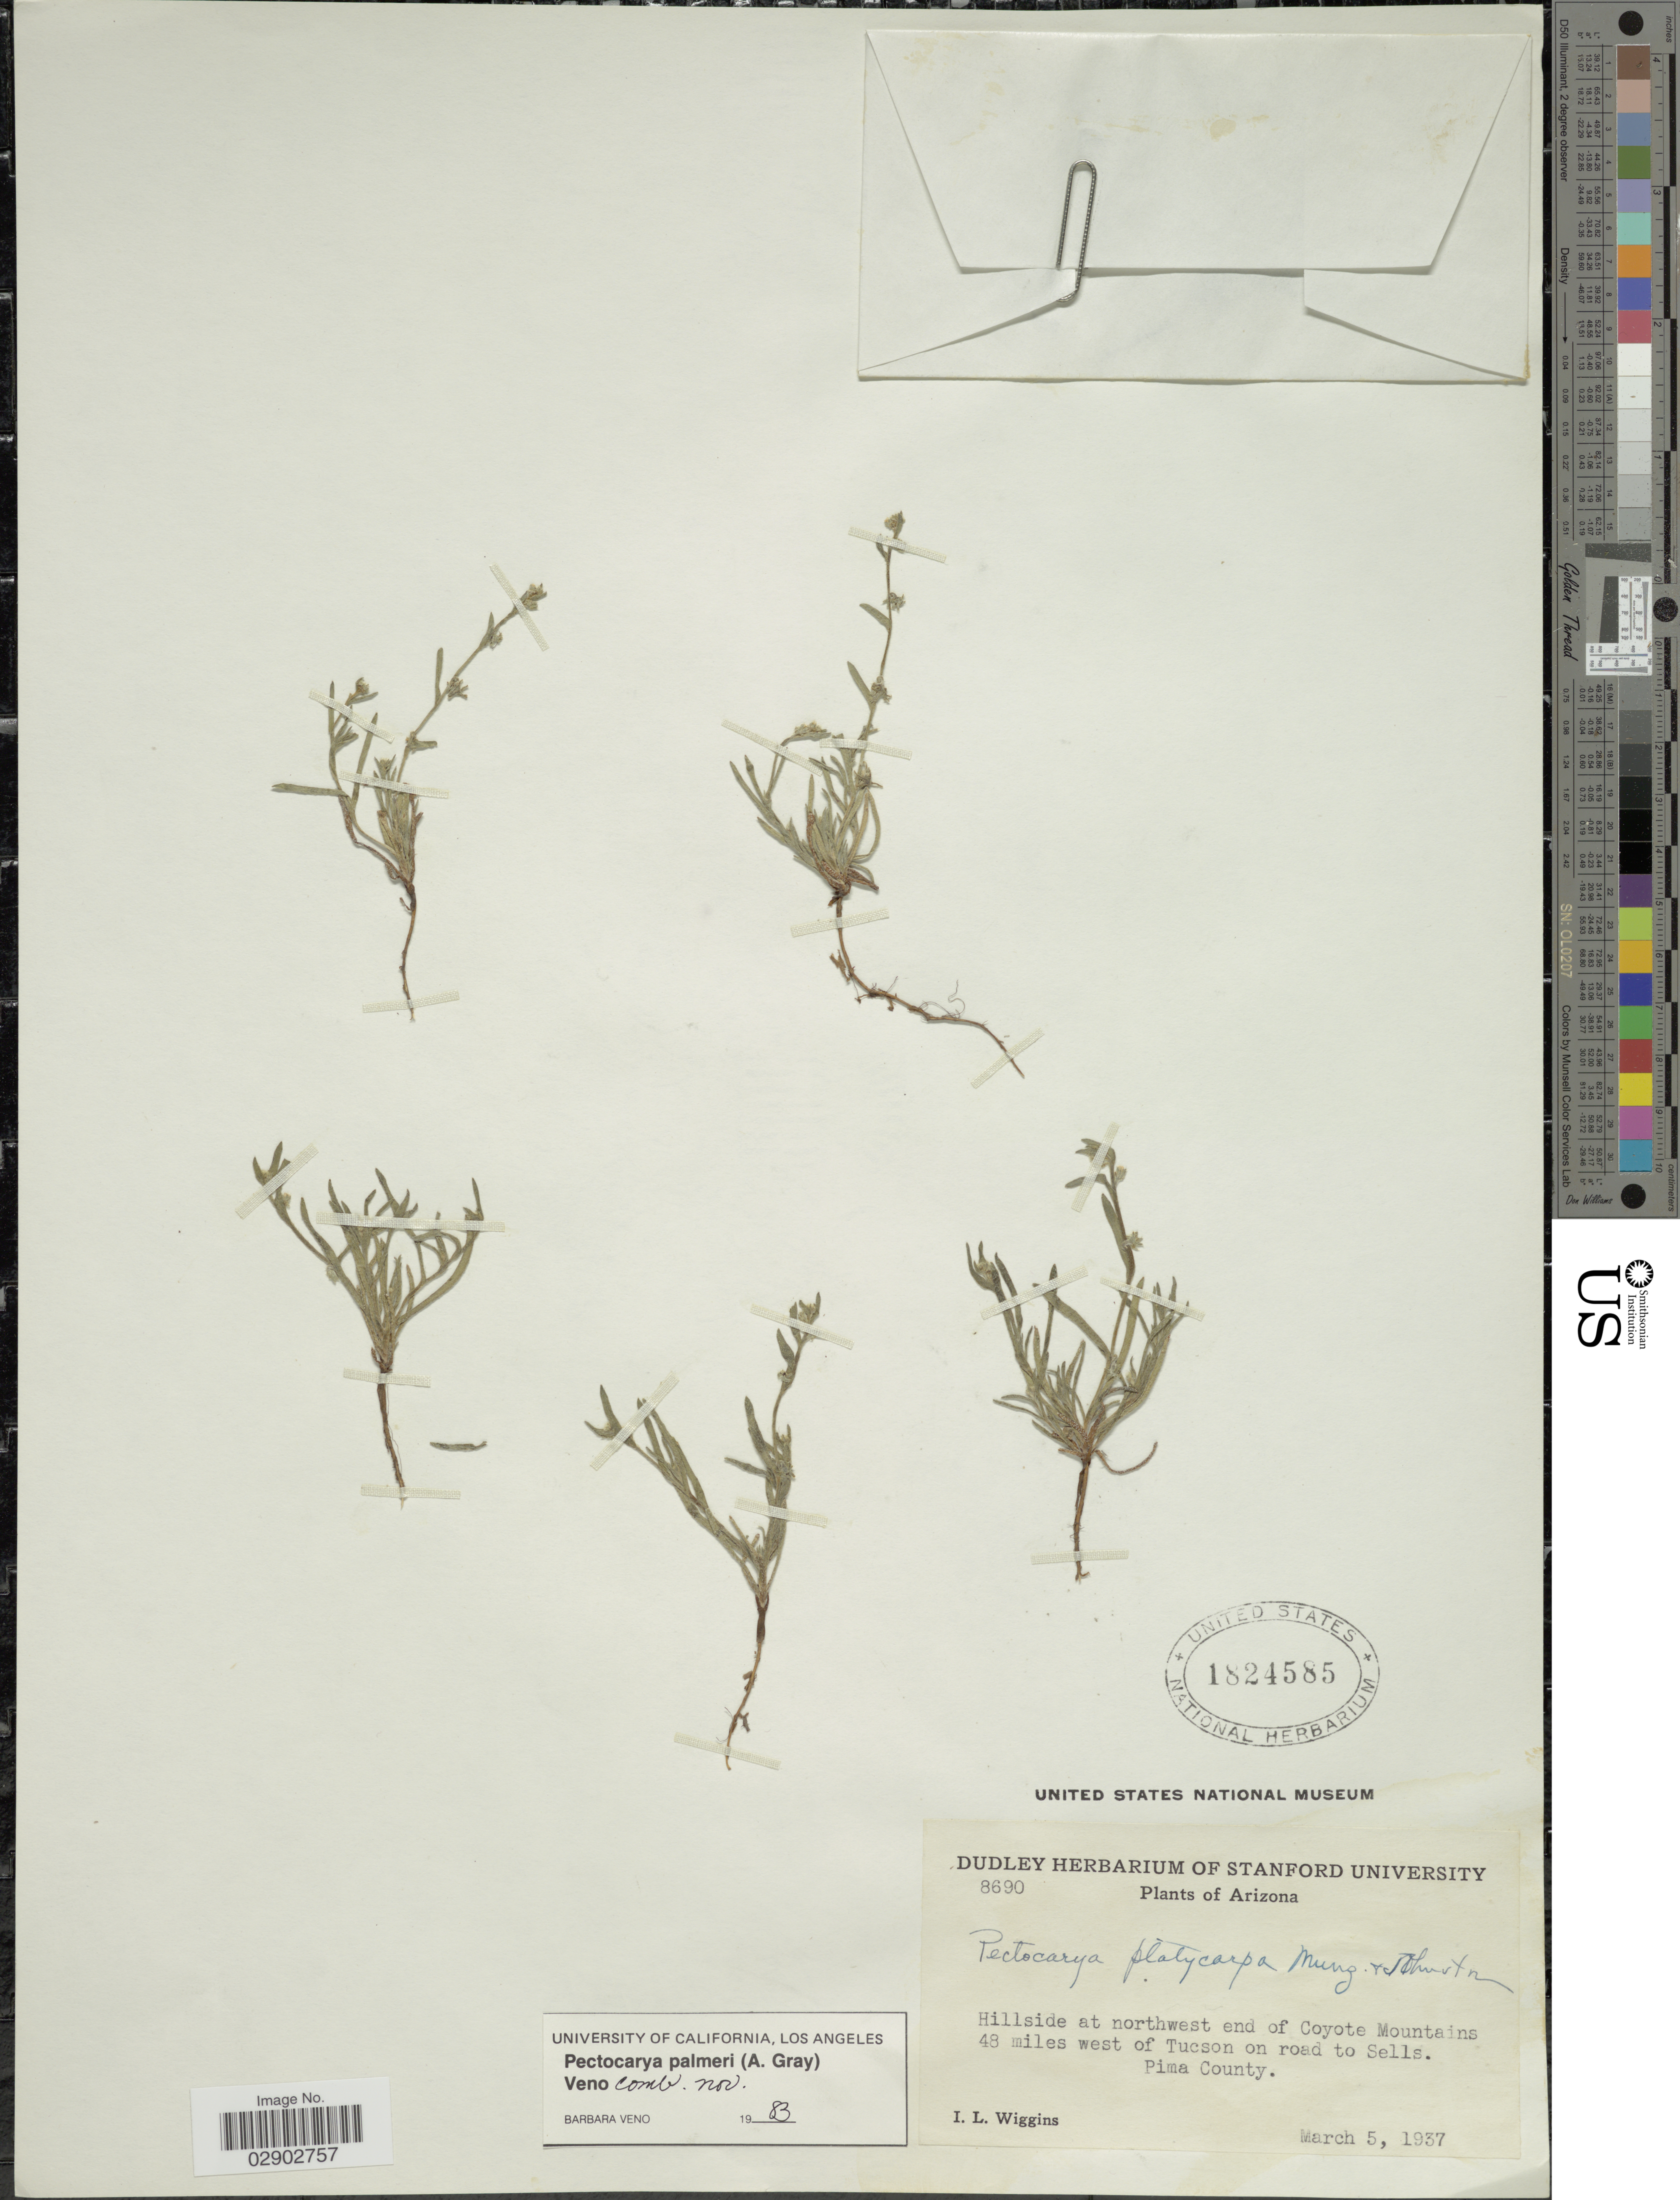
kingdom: Plantae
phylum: Tracheophyta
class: Magnoliopsida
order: Boraginales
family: Boraginaceae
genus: Harpagonella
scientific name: Harpagonella palmeri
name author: A. Gray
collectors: I. L. Wiggins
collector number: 8690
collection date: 1937-03-05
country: United States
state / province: Arizona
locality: Hillside at northwest end of Coyote Mountains 48 miles west of Tucson on road to Sells. Pima County.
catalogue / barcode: US 1824585